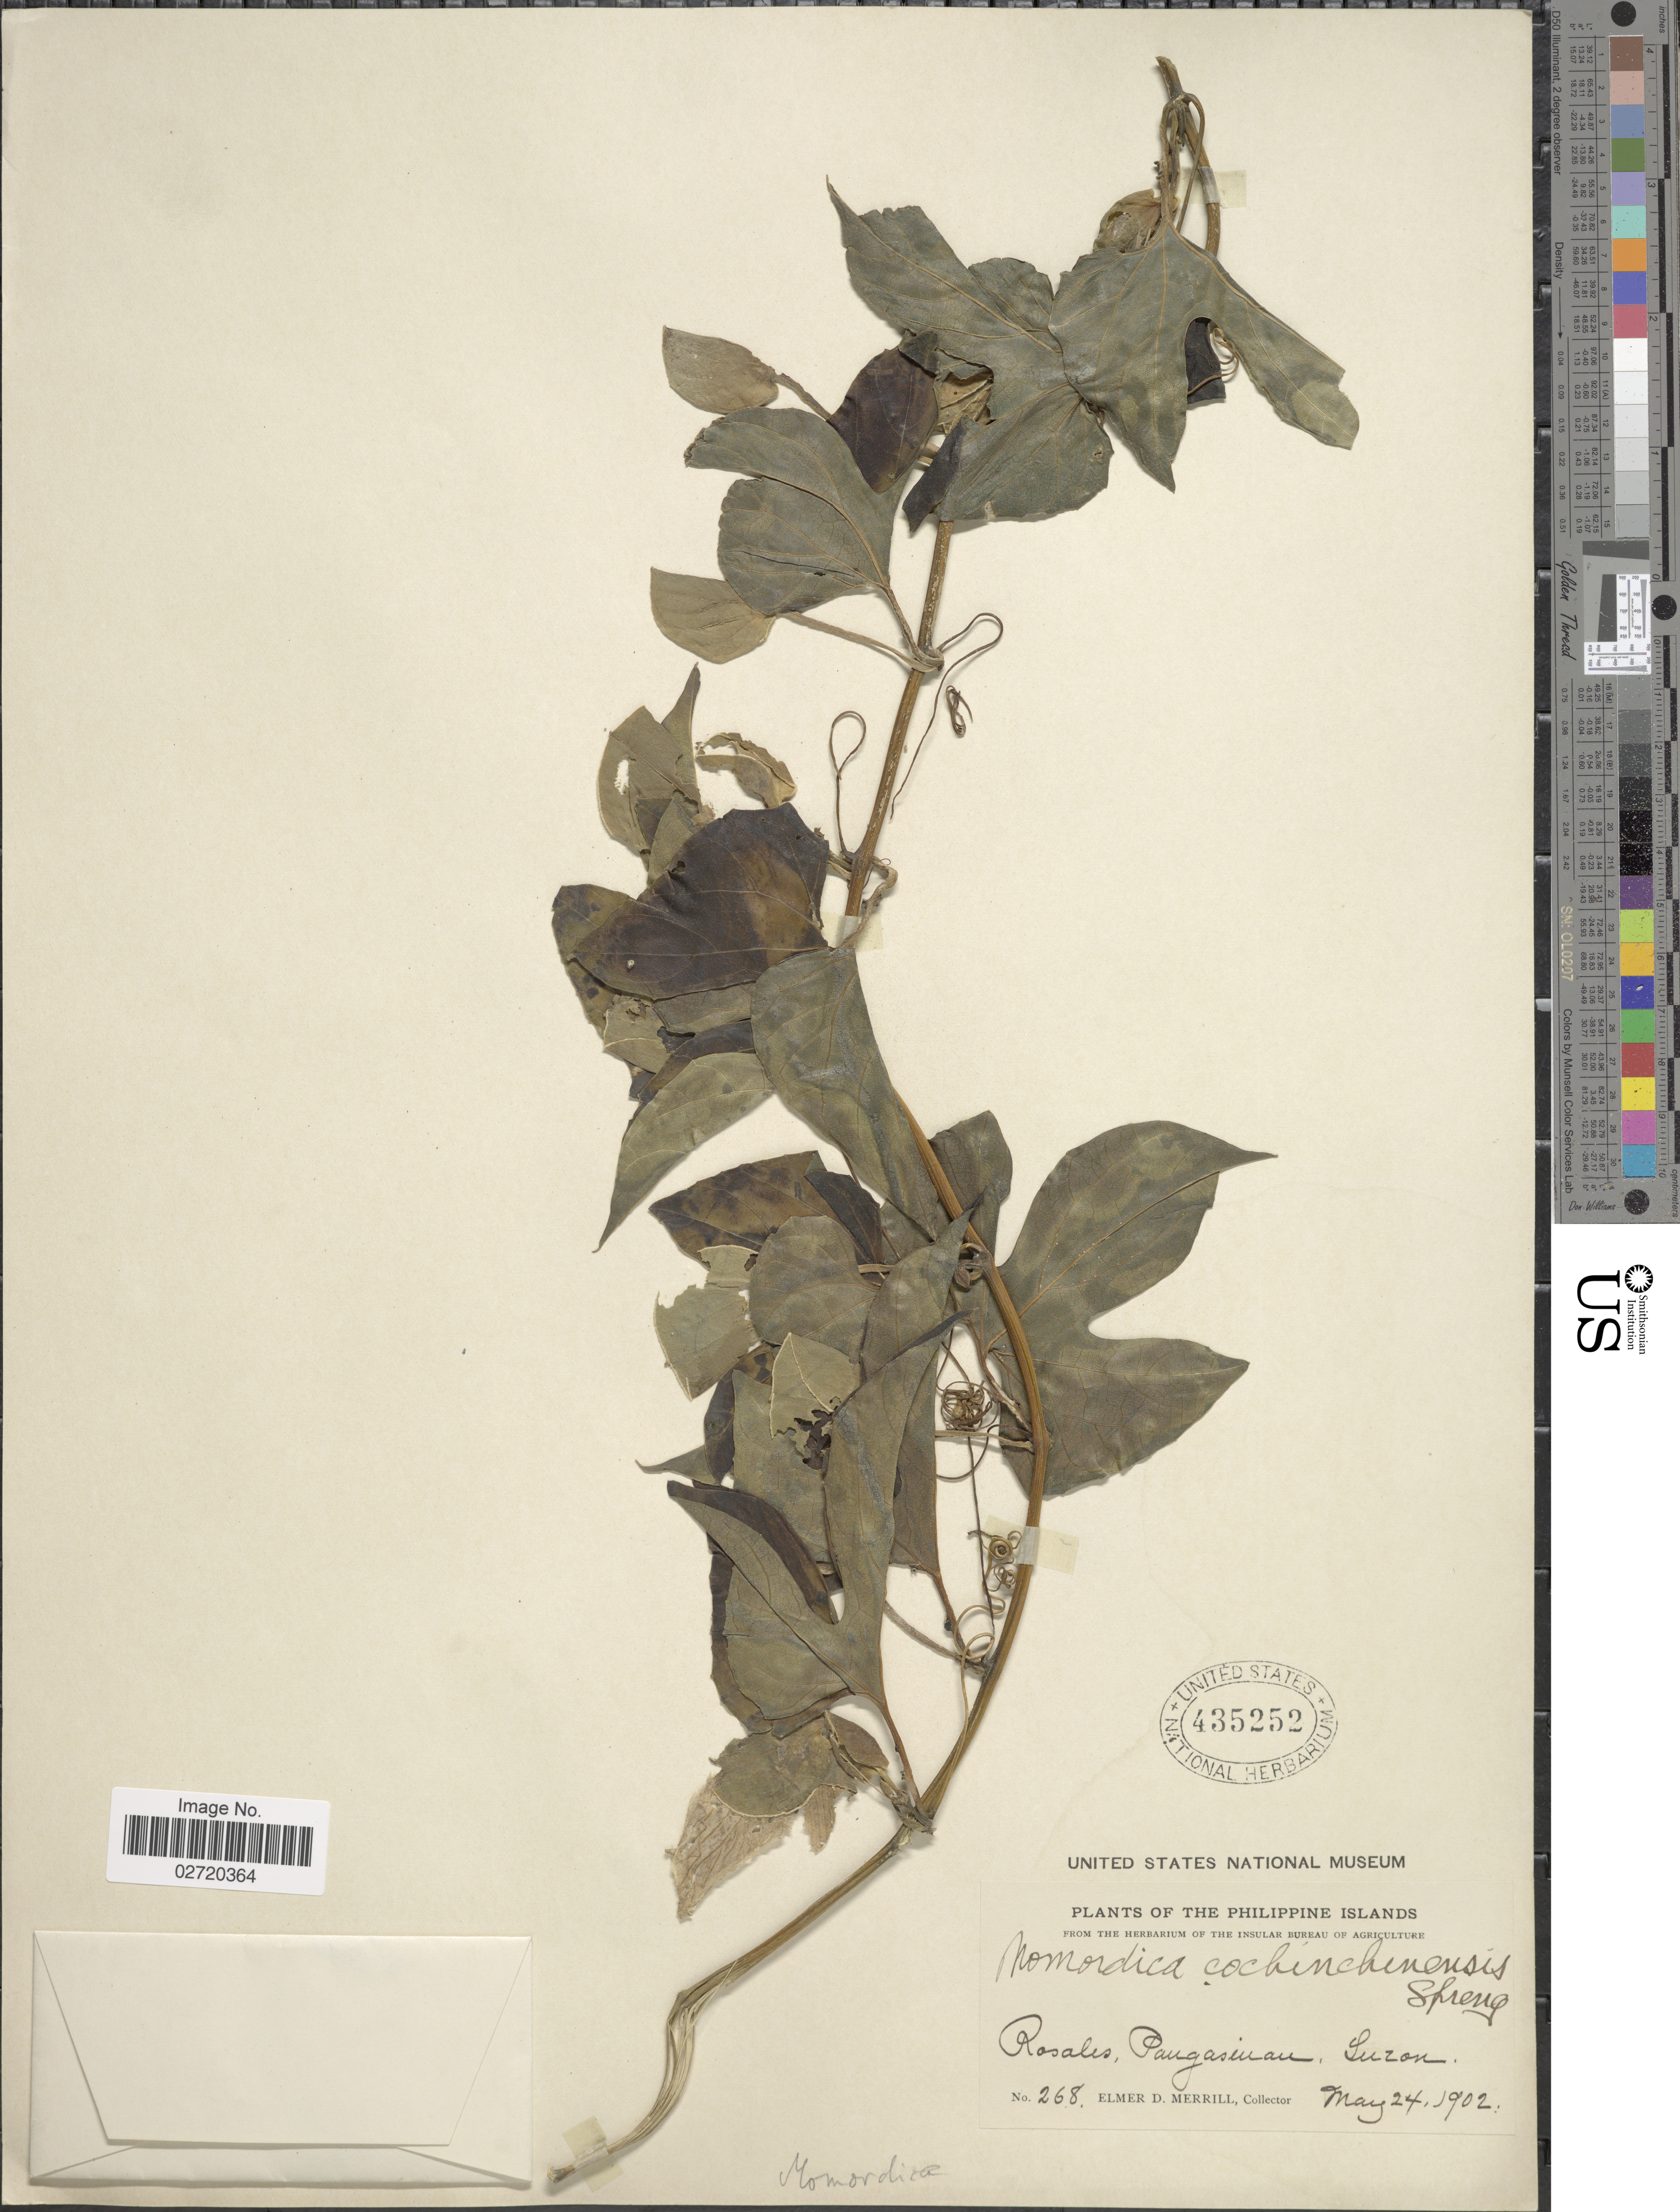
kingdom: Plantae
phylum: Tracheophyta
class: Magnoliopsida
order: Cucurbitales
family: Cucurbitaceae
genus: Momordica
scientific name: Momordica cochinchinensis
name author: (Lour.) Spreng.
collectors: E. D. Merrill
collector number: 268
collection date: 1902-05-24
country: Philippines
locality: Rosales, Pangasisnan, Luzon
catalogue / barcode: US 435252